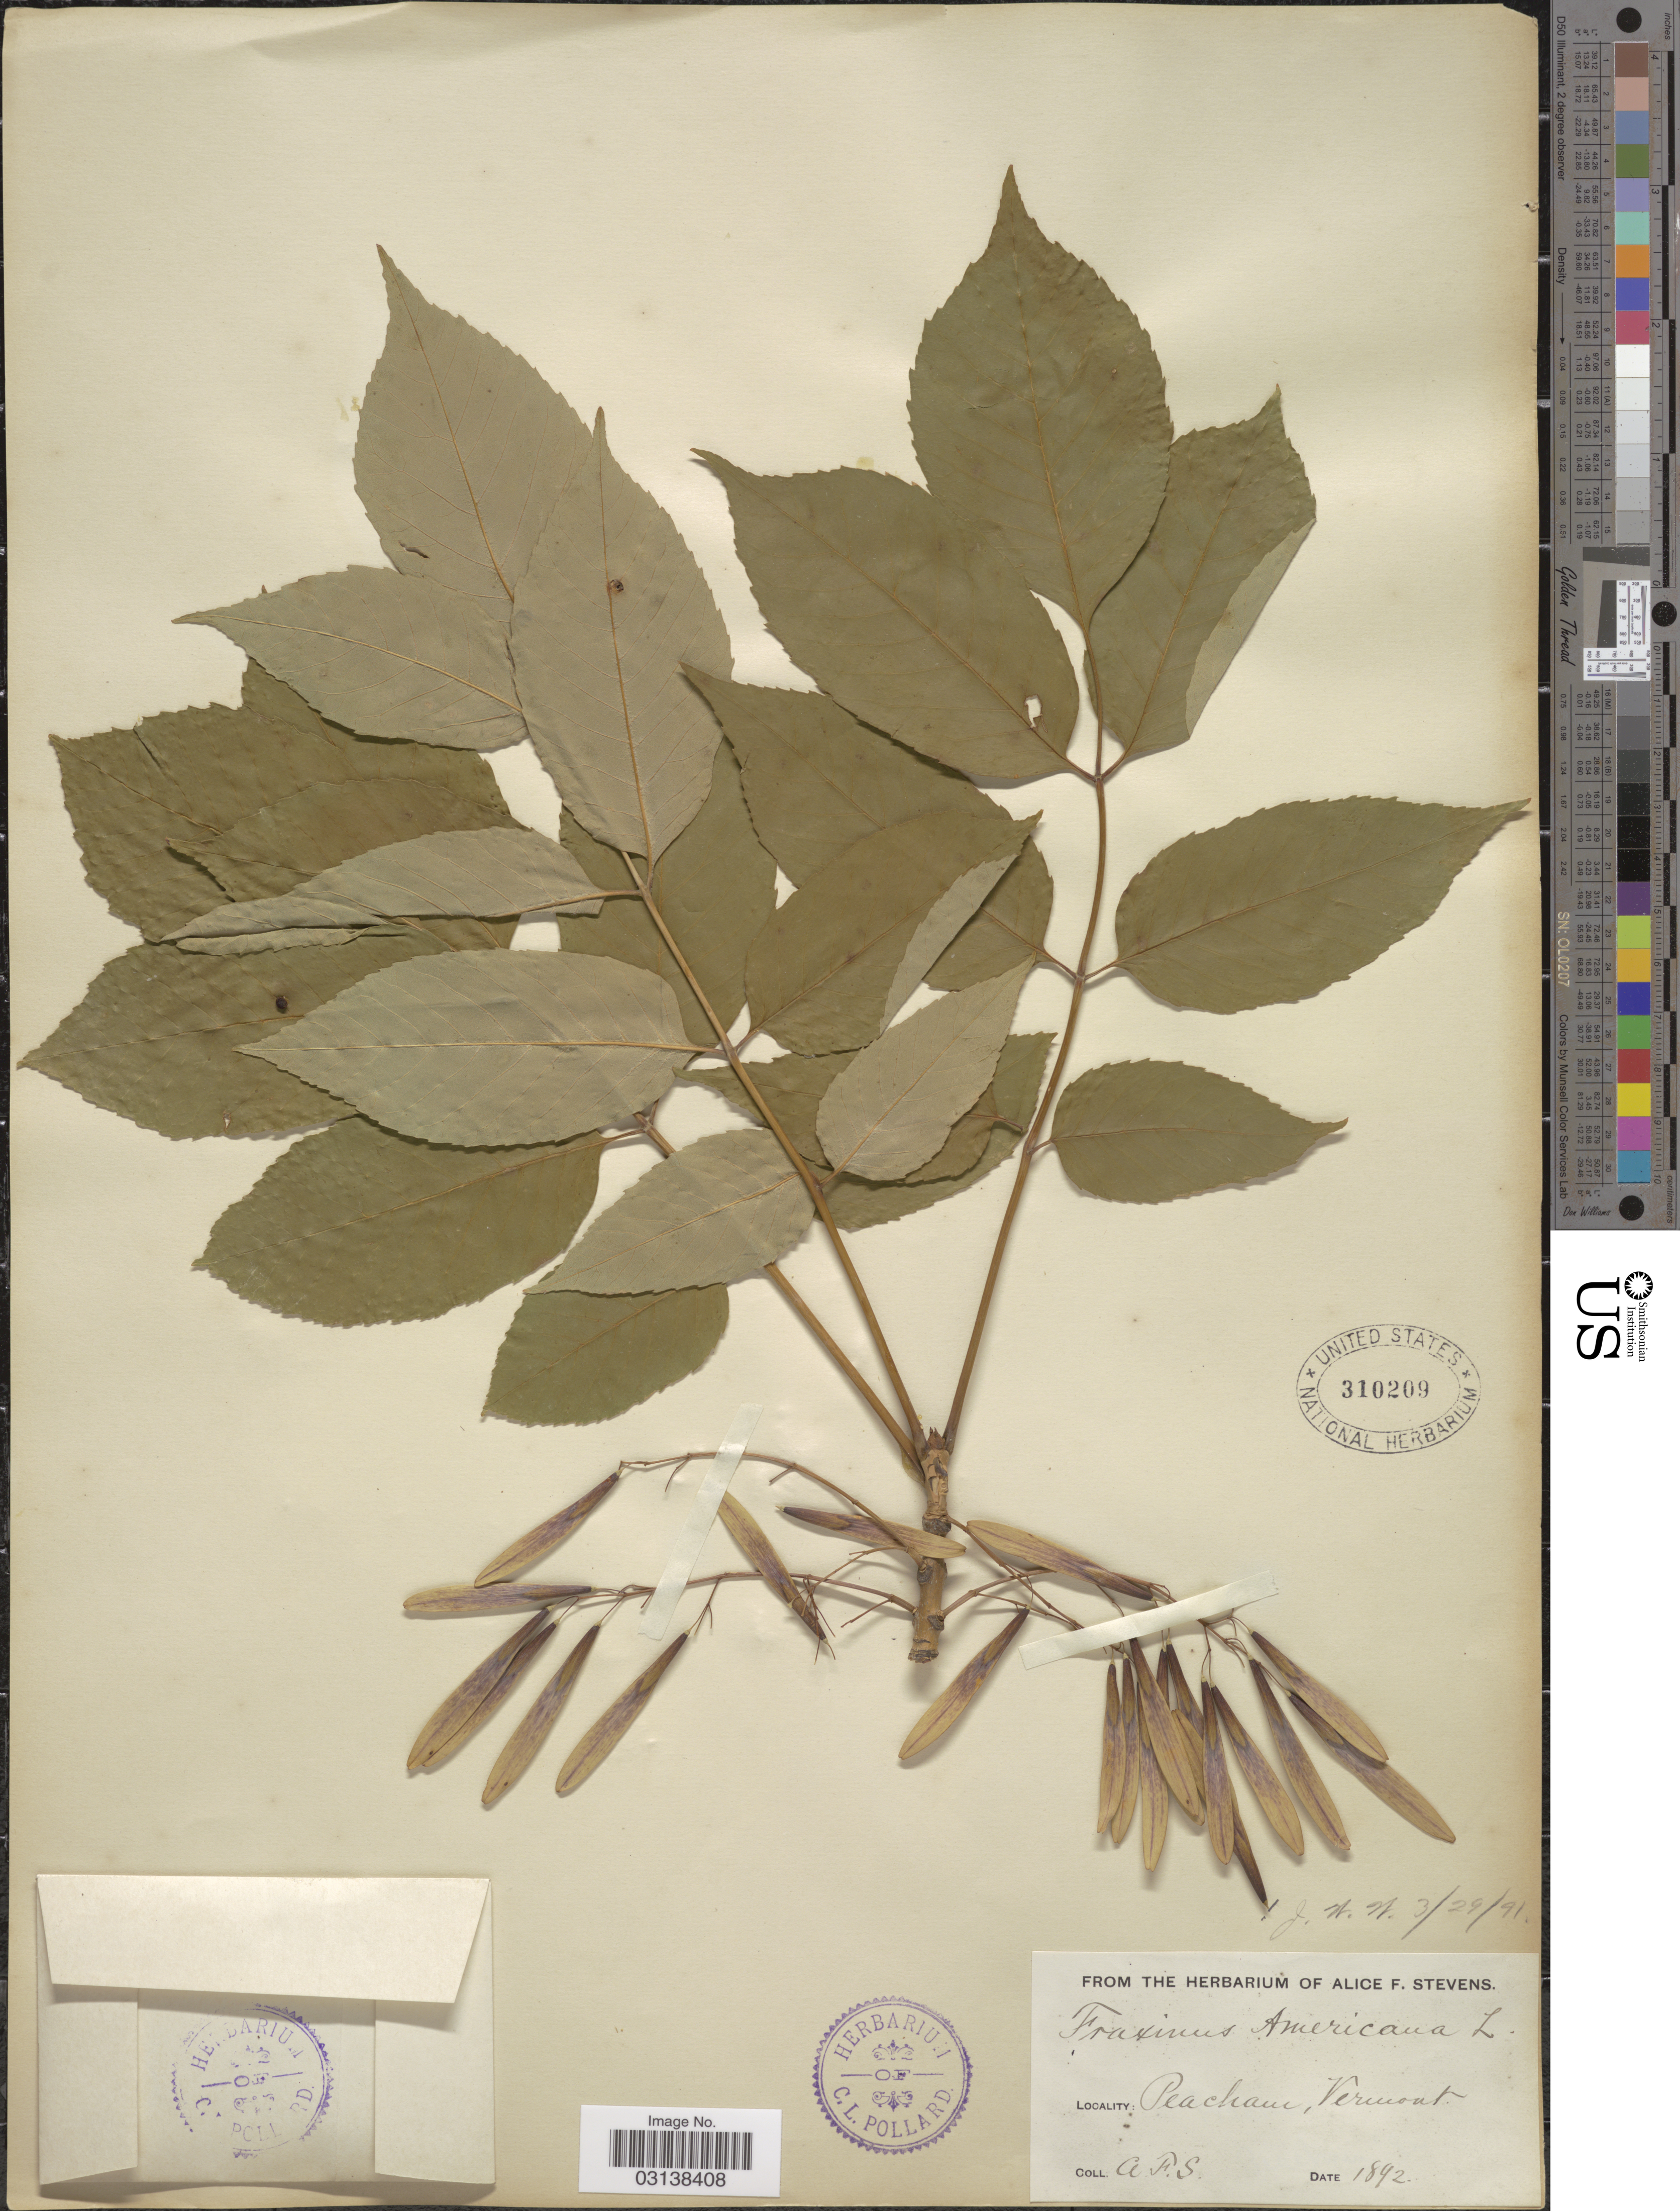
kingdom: Plantae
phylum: Tracheophyta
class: Magnoliopsida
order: Lamiales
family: Oleaceae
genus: Fraxinus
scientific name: Fraxinus americana var. biltmoreana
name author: (Beadle) J.W. Wright ex Fernald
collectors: A. Stevens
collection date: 1892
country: United States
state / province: Vermont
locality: Peacham.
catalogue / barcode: US 310209